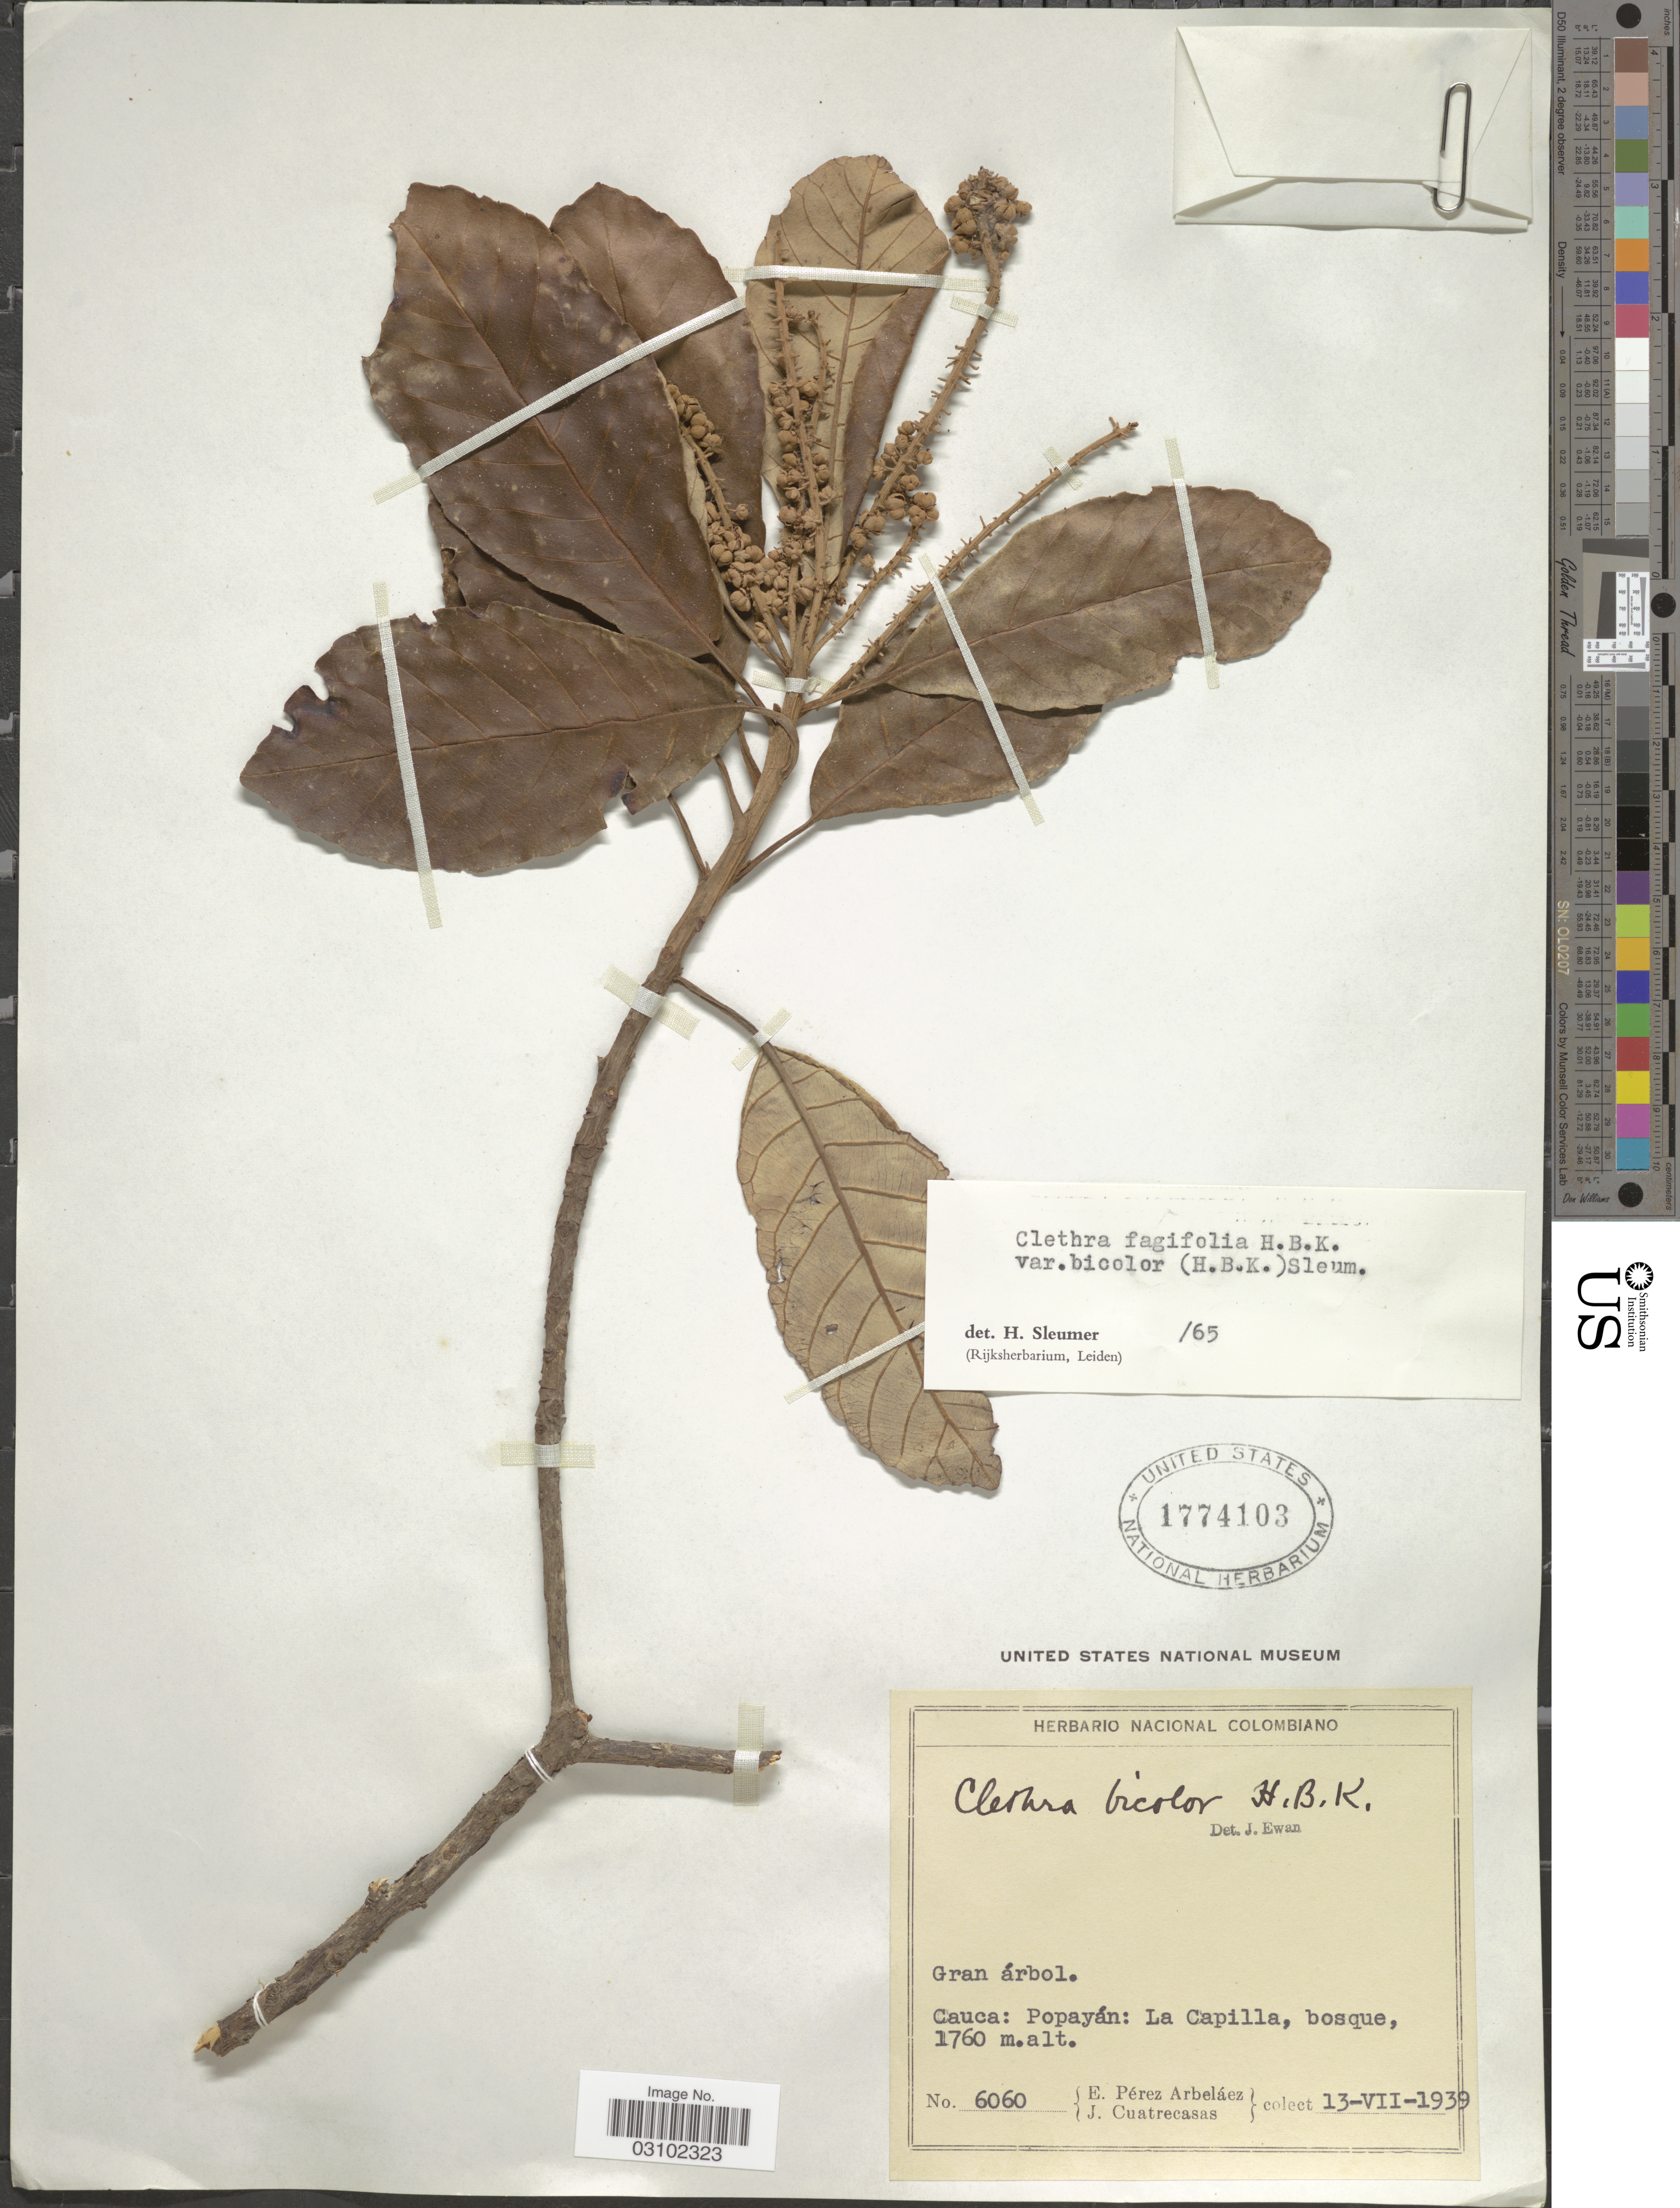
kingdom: Plantae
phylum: Tracheophyta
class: Magnoliopsida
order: Ericales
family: Clethraceae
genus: Clethra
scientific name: Clethra fagifolia var. bicolor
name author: Kunth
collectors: E. Pérez Arbeláez & J. Cuatrecasas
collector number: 6060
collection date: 1939-07-13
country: Colombia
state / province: Cauca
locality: Popayán: La Capilla.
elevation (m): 1760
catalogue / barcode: US 1774103